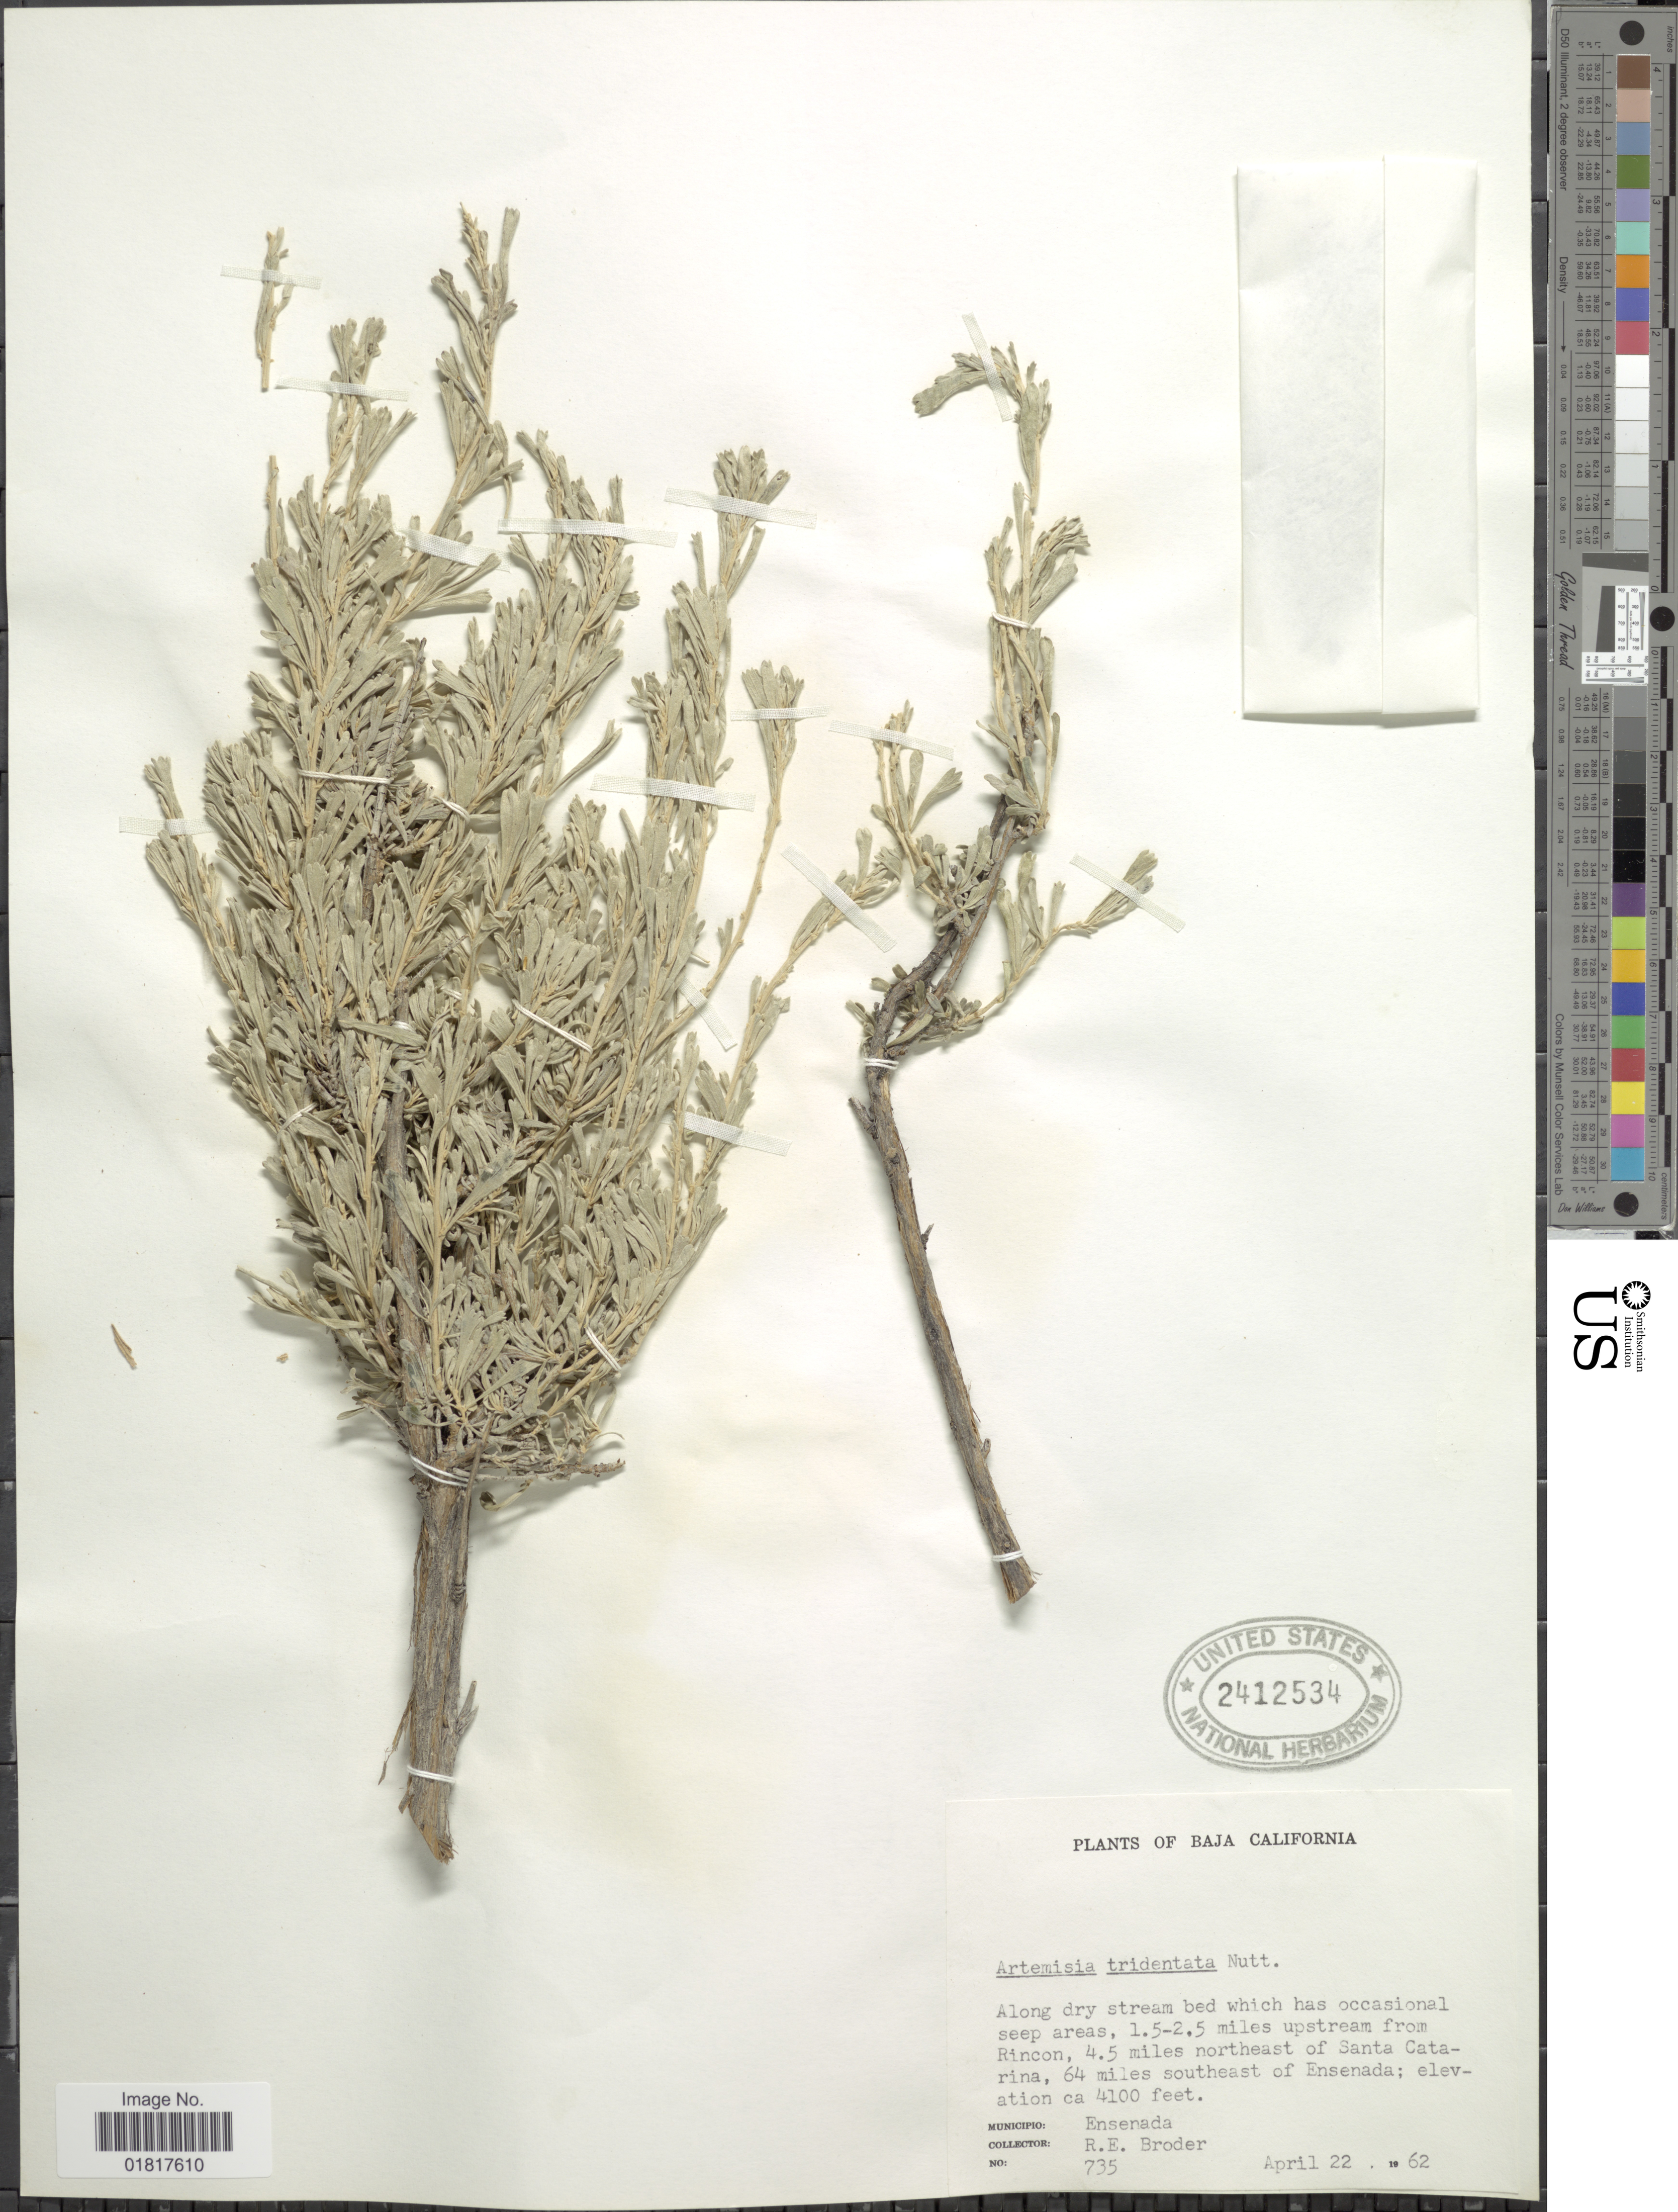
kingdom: Plantae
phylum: Tracheophyta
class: Magnoliopsida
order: Asterales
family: Asteraceae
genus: Artemisia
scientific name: Artemisia tridentata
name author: Nutt.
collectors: R. Broder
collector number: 735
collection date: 1962-04-22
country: Mexico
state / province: Baja California Norte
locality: Along dry stream bed which has occasional seep areas, 1.5-2.5 miles upstream from Rincon, 4.5 miles northeast of Santa Catarina, 64 miles southeast of Ensenada, Municipio Ensenada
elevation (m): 1250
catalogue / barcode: US 2412534